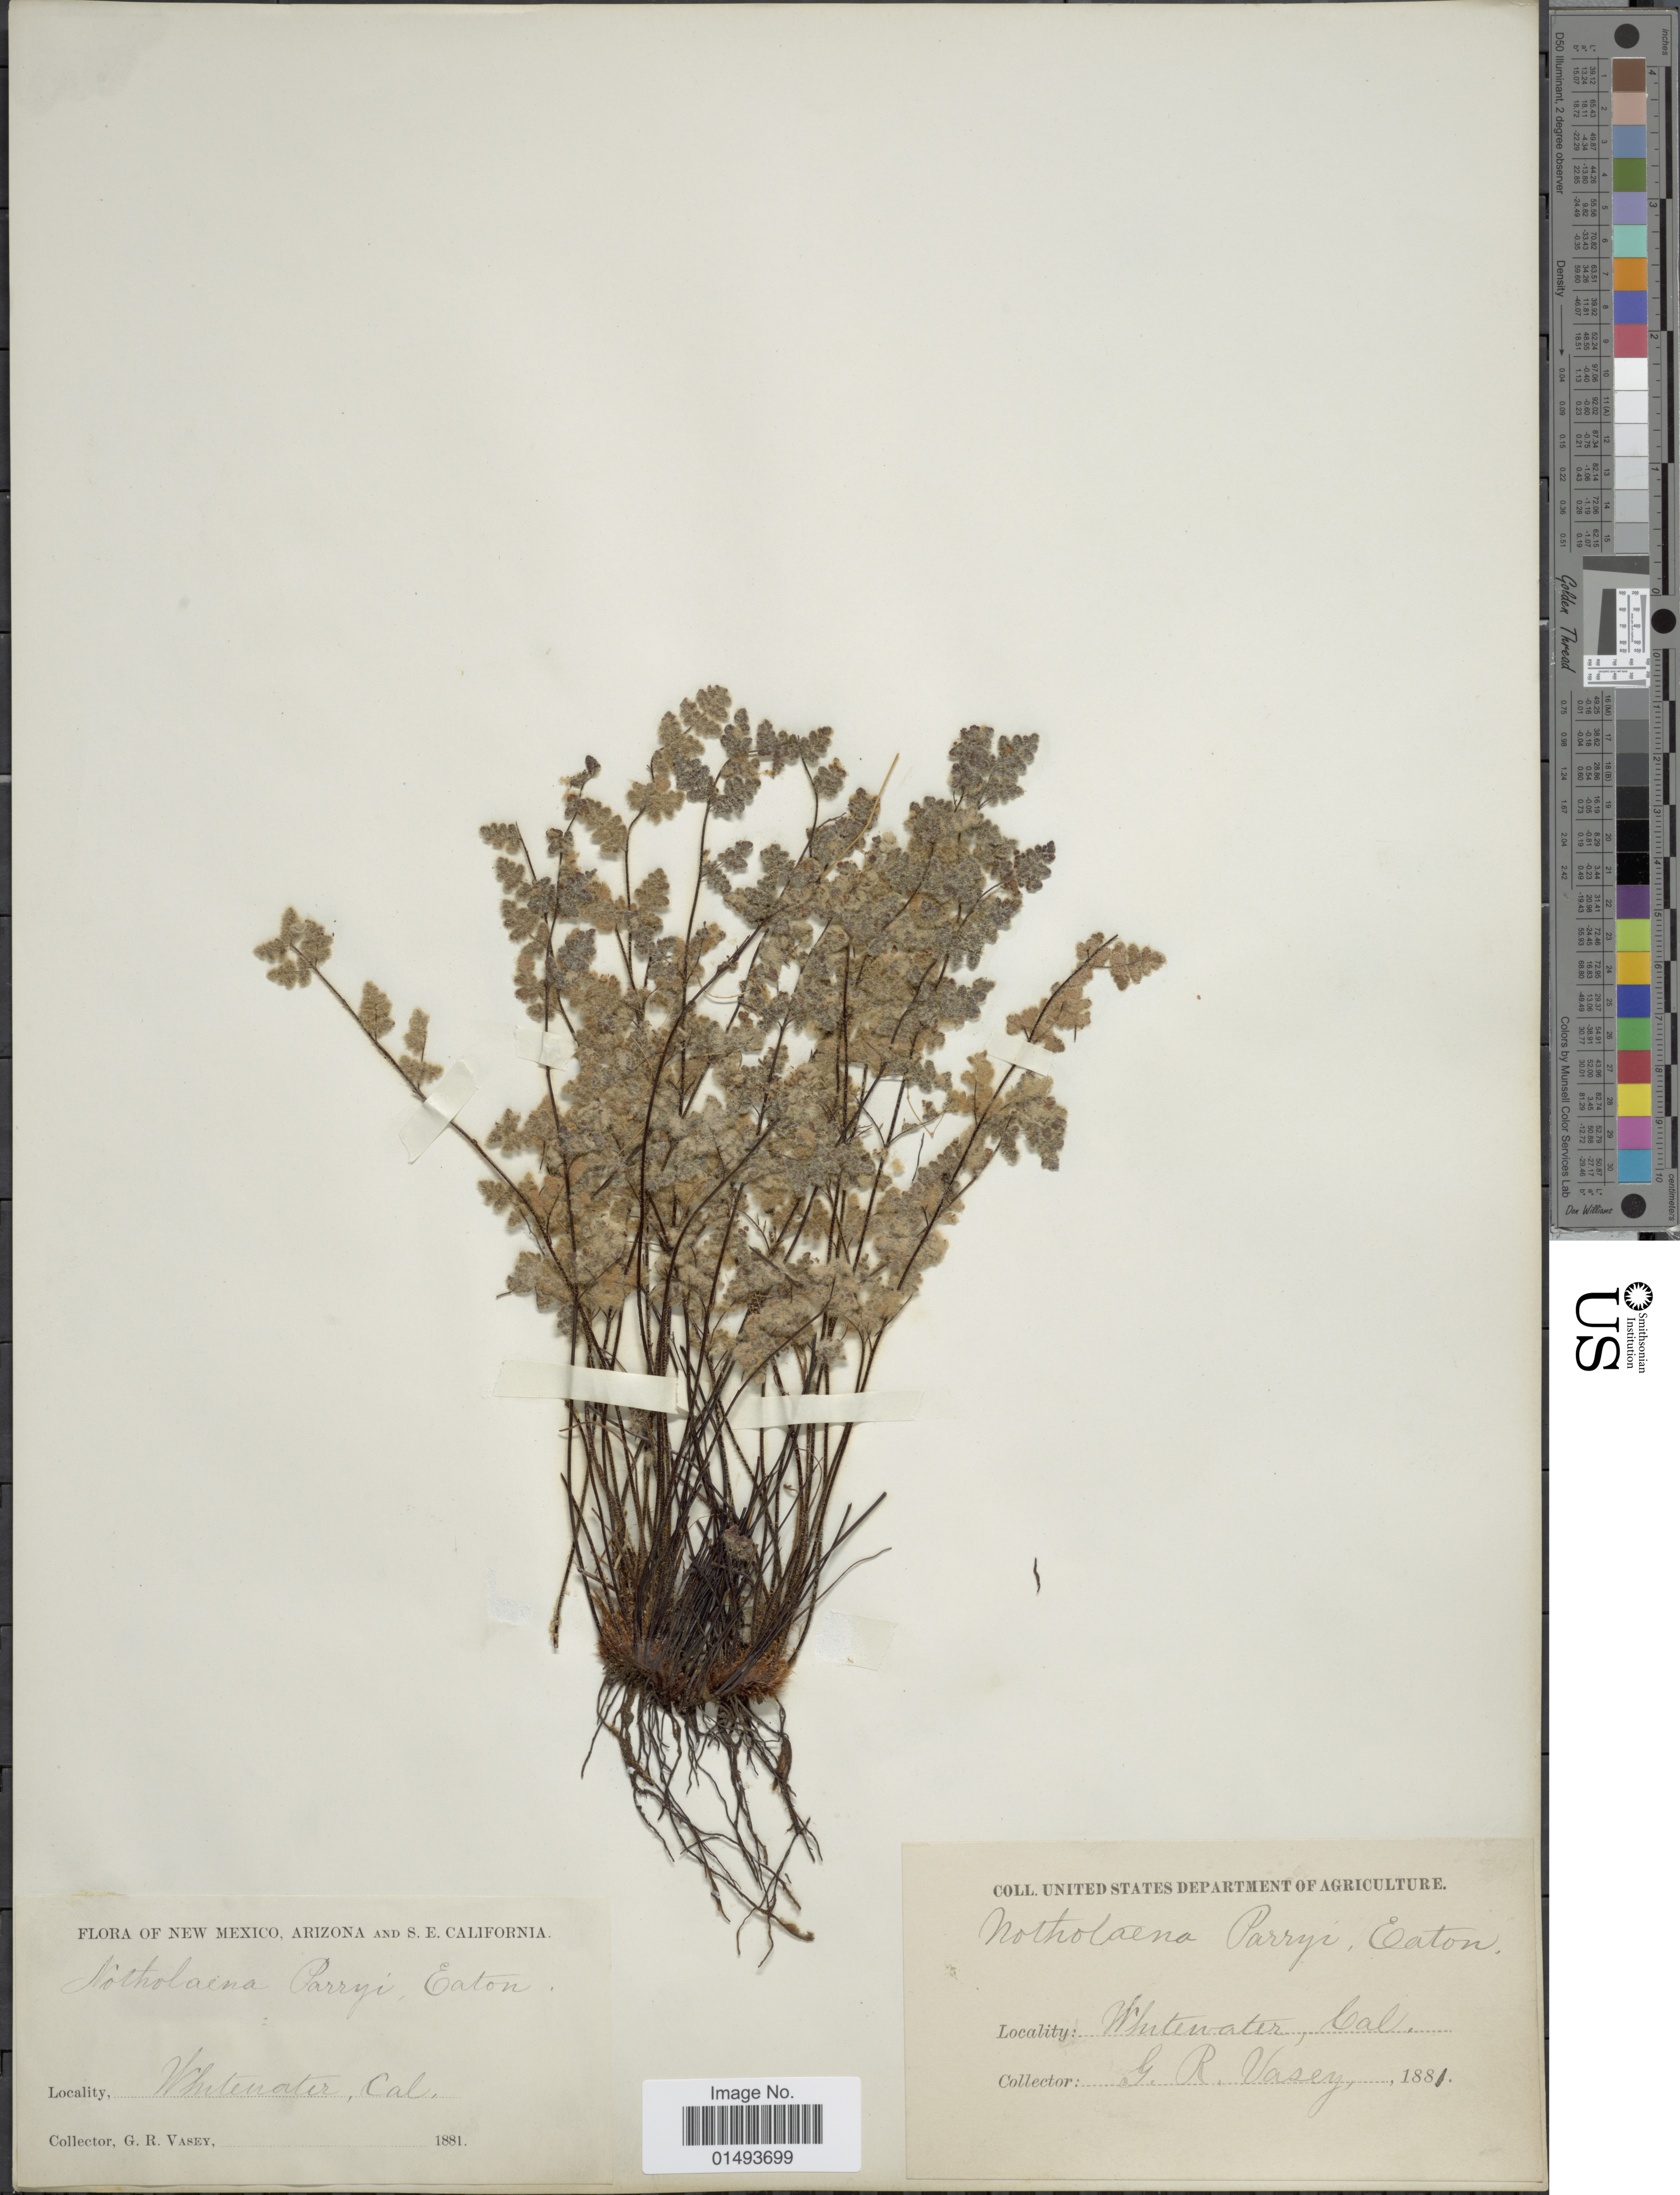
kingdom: Plantae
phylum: Tracheophyta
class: Polypodiopsida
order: Polypodiales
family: Pteridaceae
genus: Myriopteris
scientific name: Myriopteris parryi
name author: (D.C. Eaton) Grusz & Windham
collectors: G. R. Vasey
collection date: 1881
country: United States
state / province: California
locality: Whitewater